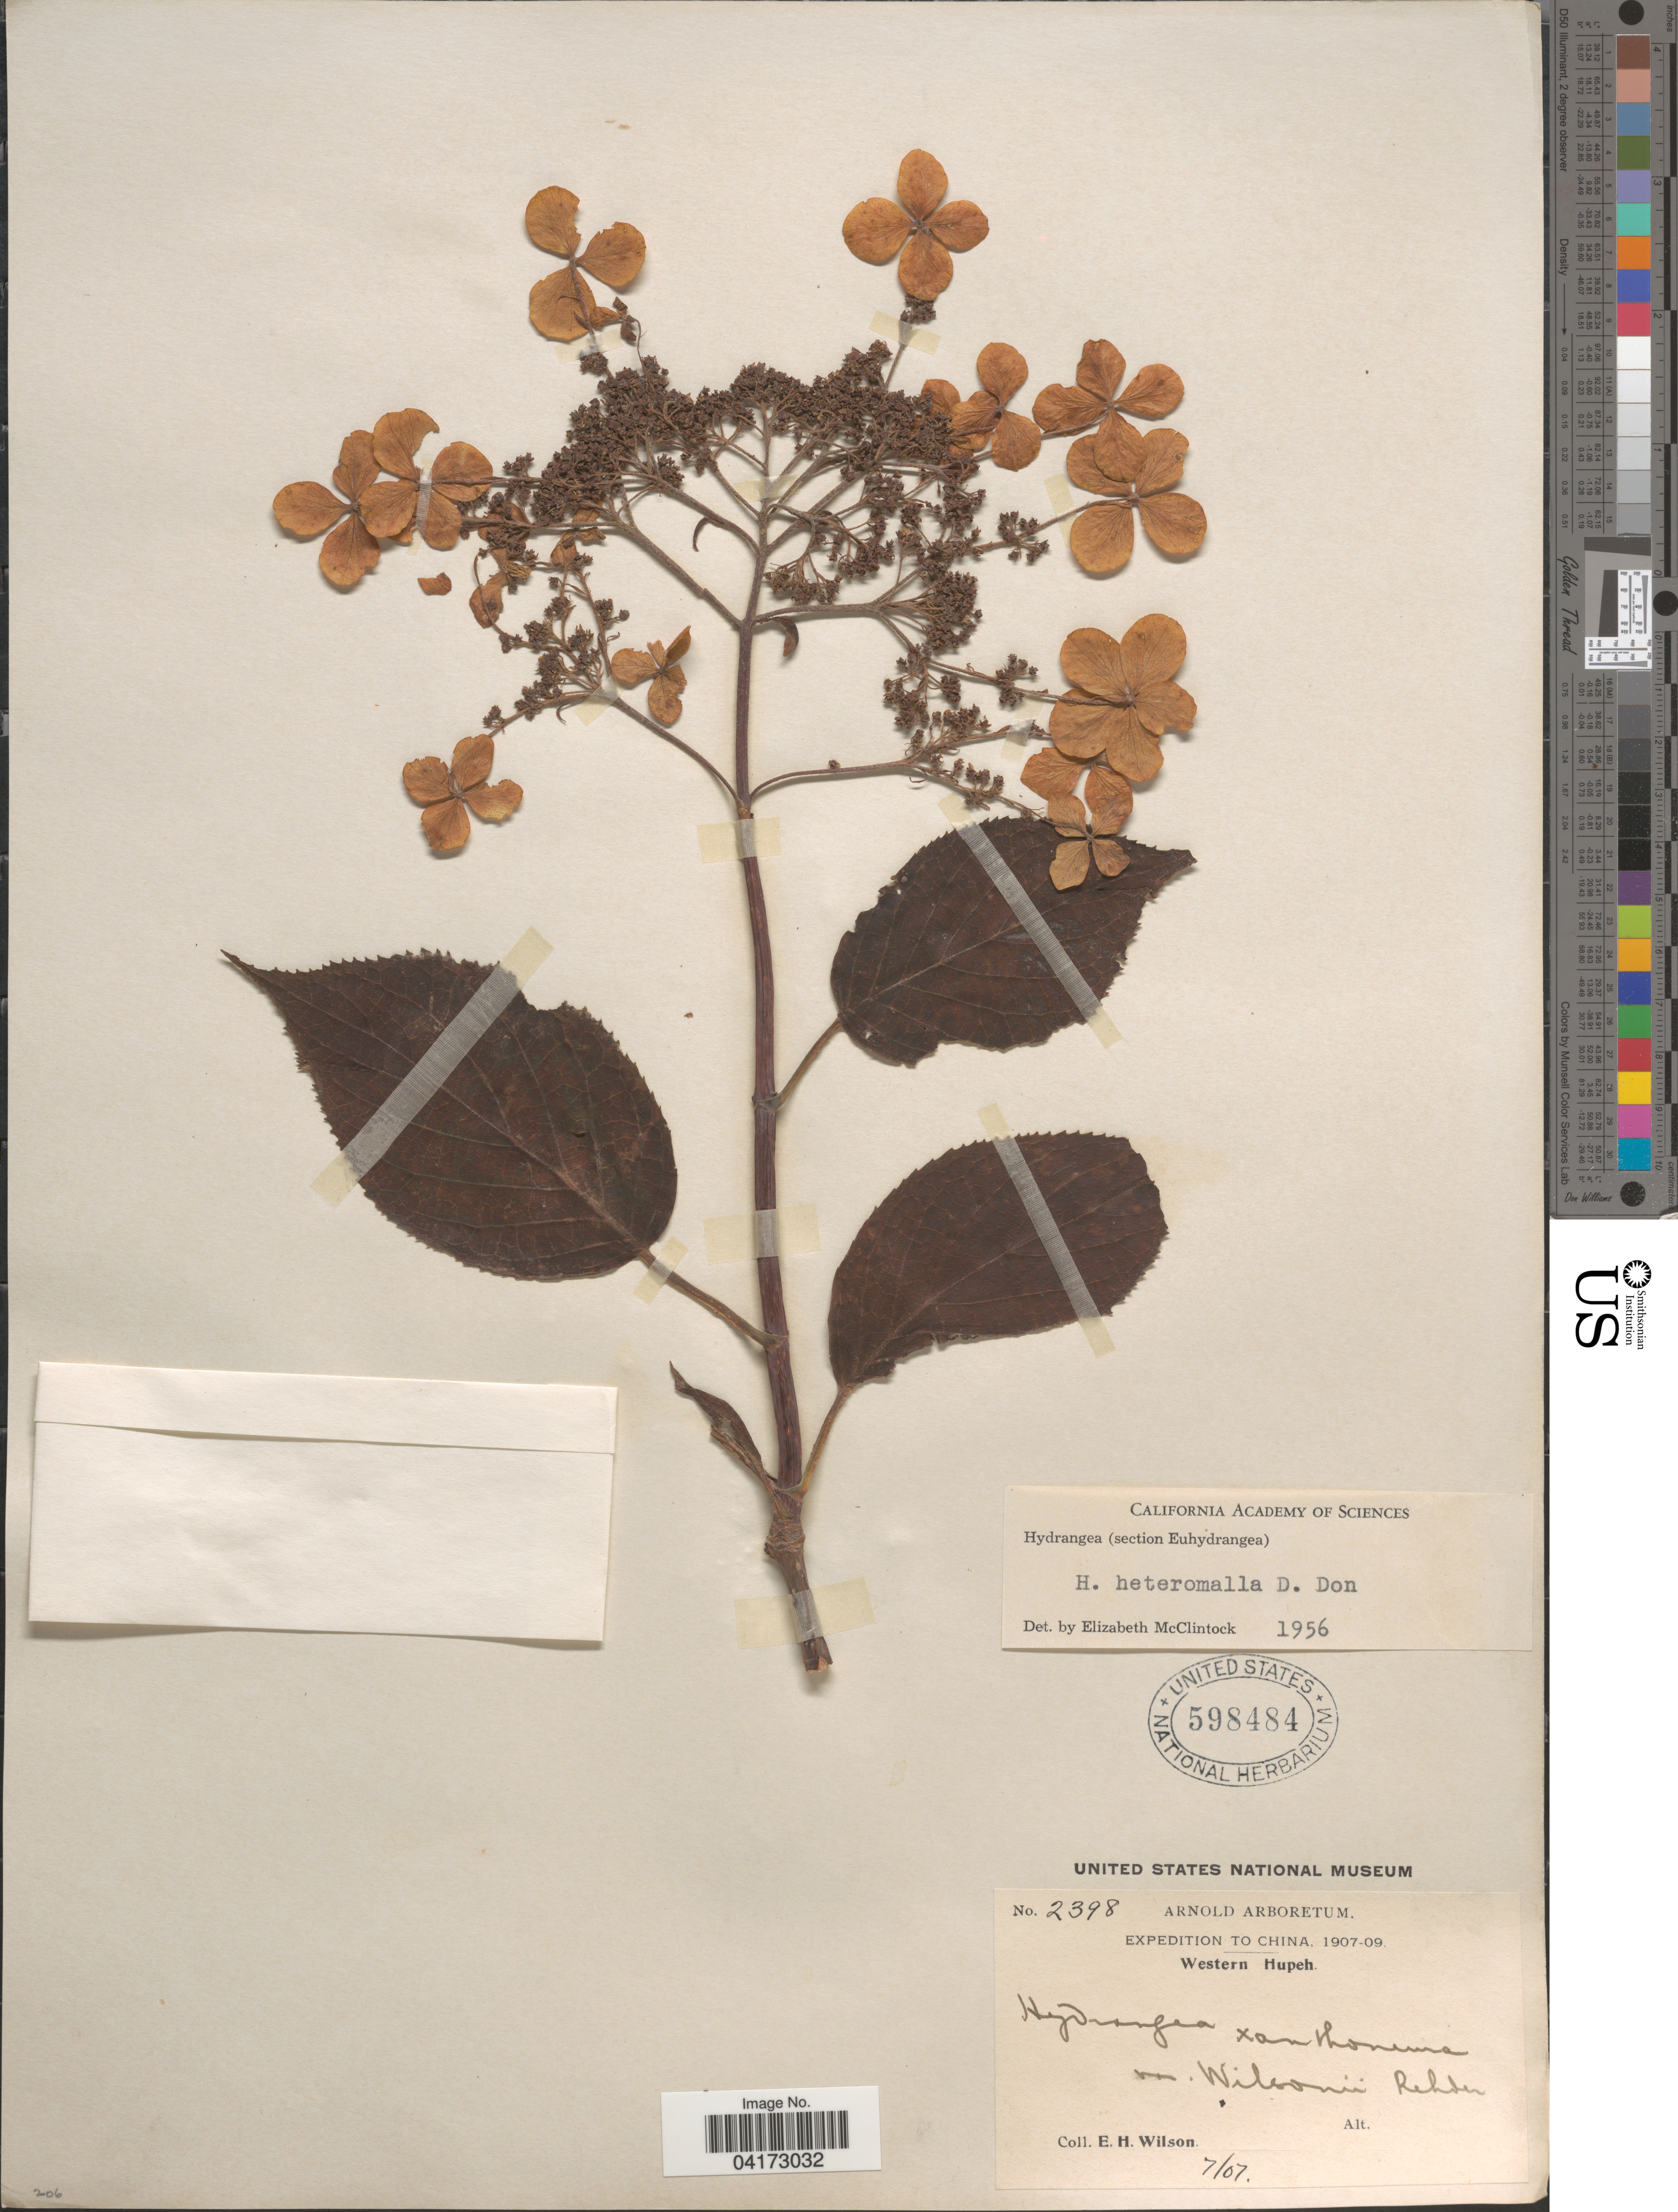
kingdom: Plantae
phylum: Tracheophyta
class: Magnoliopsida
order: Cornales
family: Hydrangeaceae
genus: Hydrangea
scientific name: Hydrangea heteromalla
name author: D. Don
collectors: E. Wilson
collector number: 2398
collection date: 1907-07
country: China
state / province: Hubei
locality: Expedition to China, 1907-09. Western Hupeh.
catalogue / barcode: US 598484